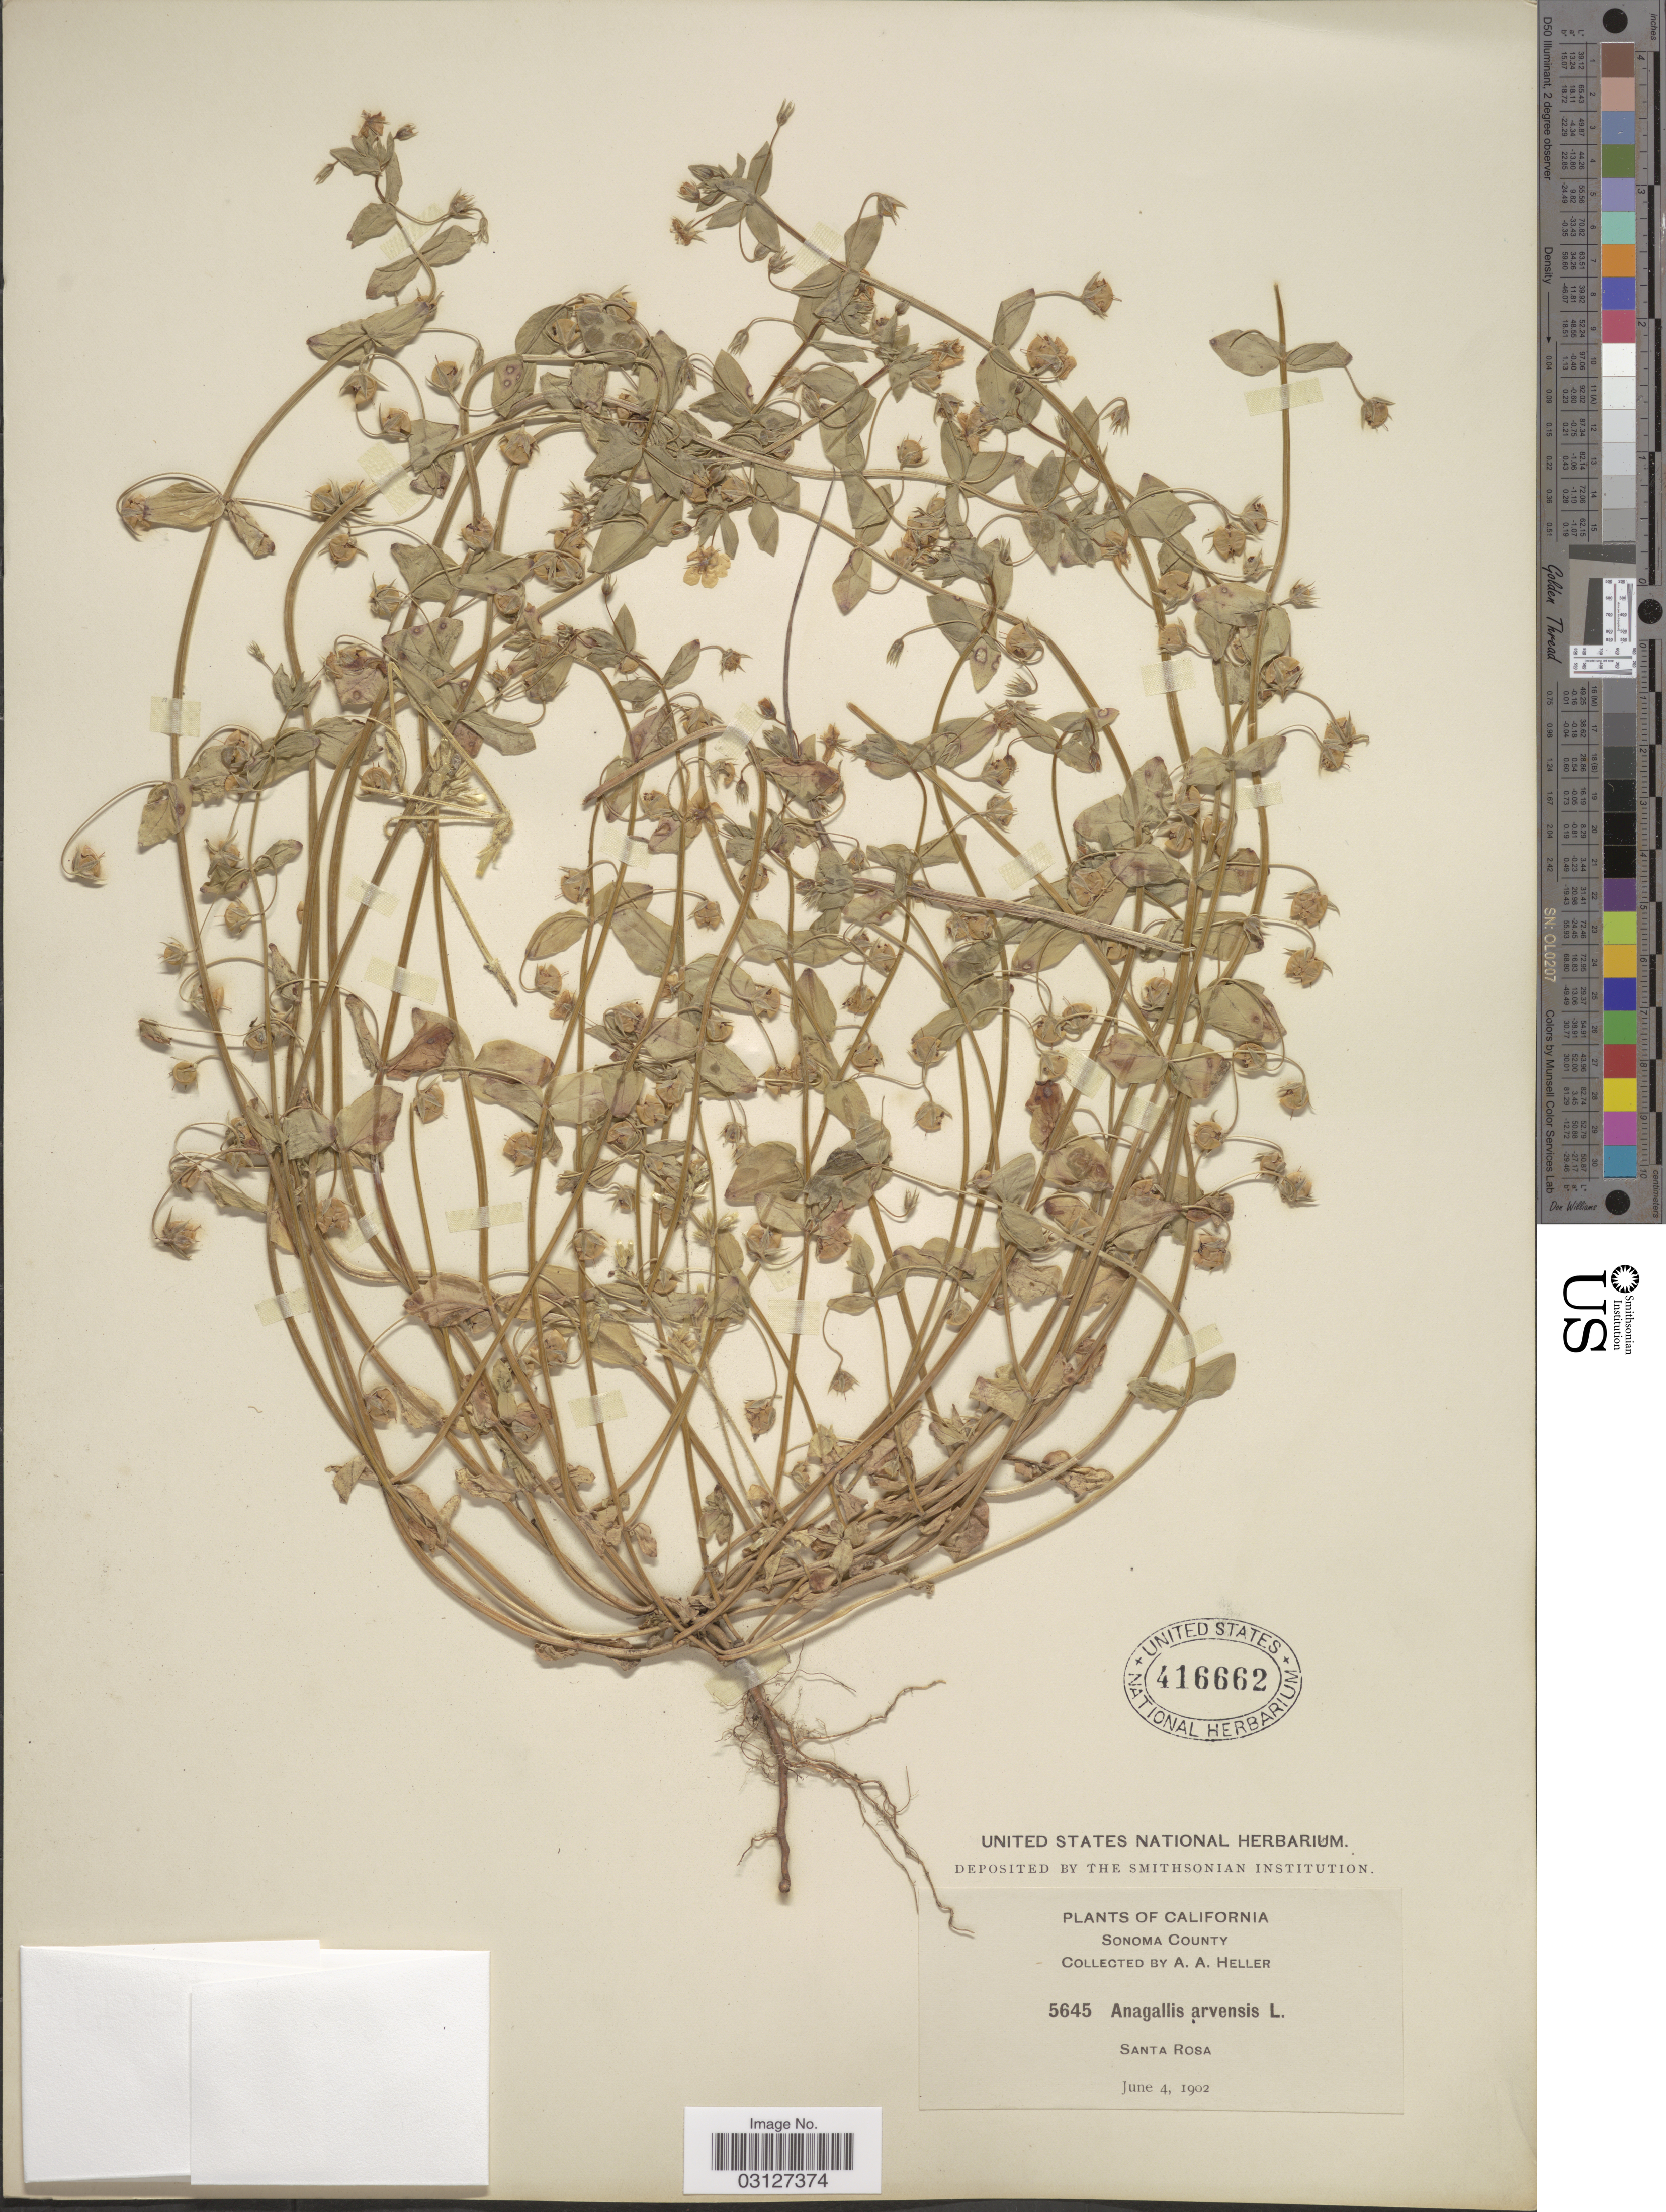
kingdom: Plantae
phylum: Tracheophyta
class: Magnoliopsida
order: Ericales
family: Primulaceae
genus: Anagallis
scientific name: Anagallis arvensis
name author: L.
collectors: A. A. Heller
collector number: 5645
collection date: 1902-06-04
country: United States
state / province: California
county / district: Sonoma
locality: Sonoma County, Santa Rosa.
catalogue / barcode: US 416662